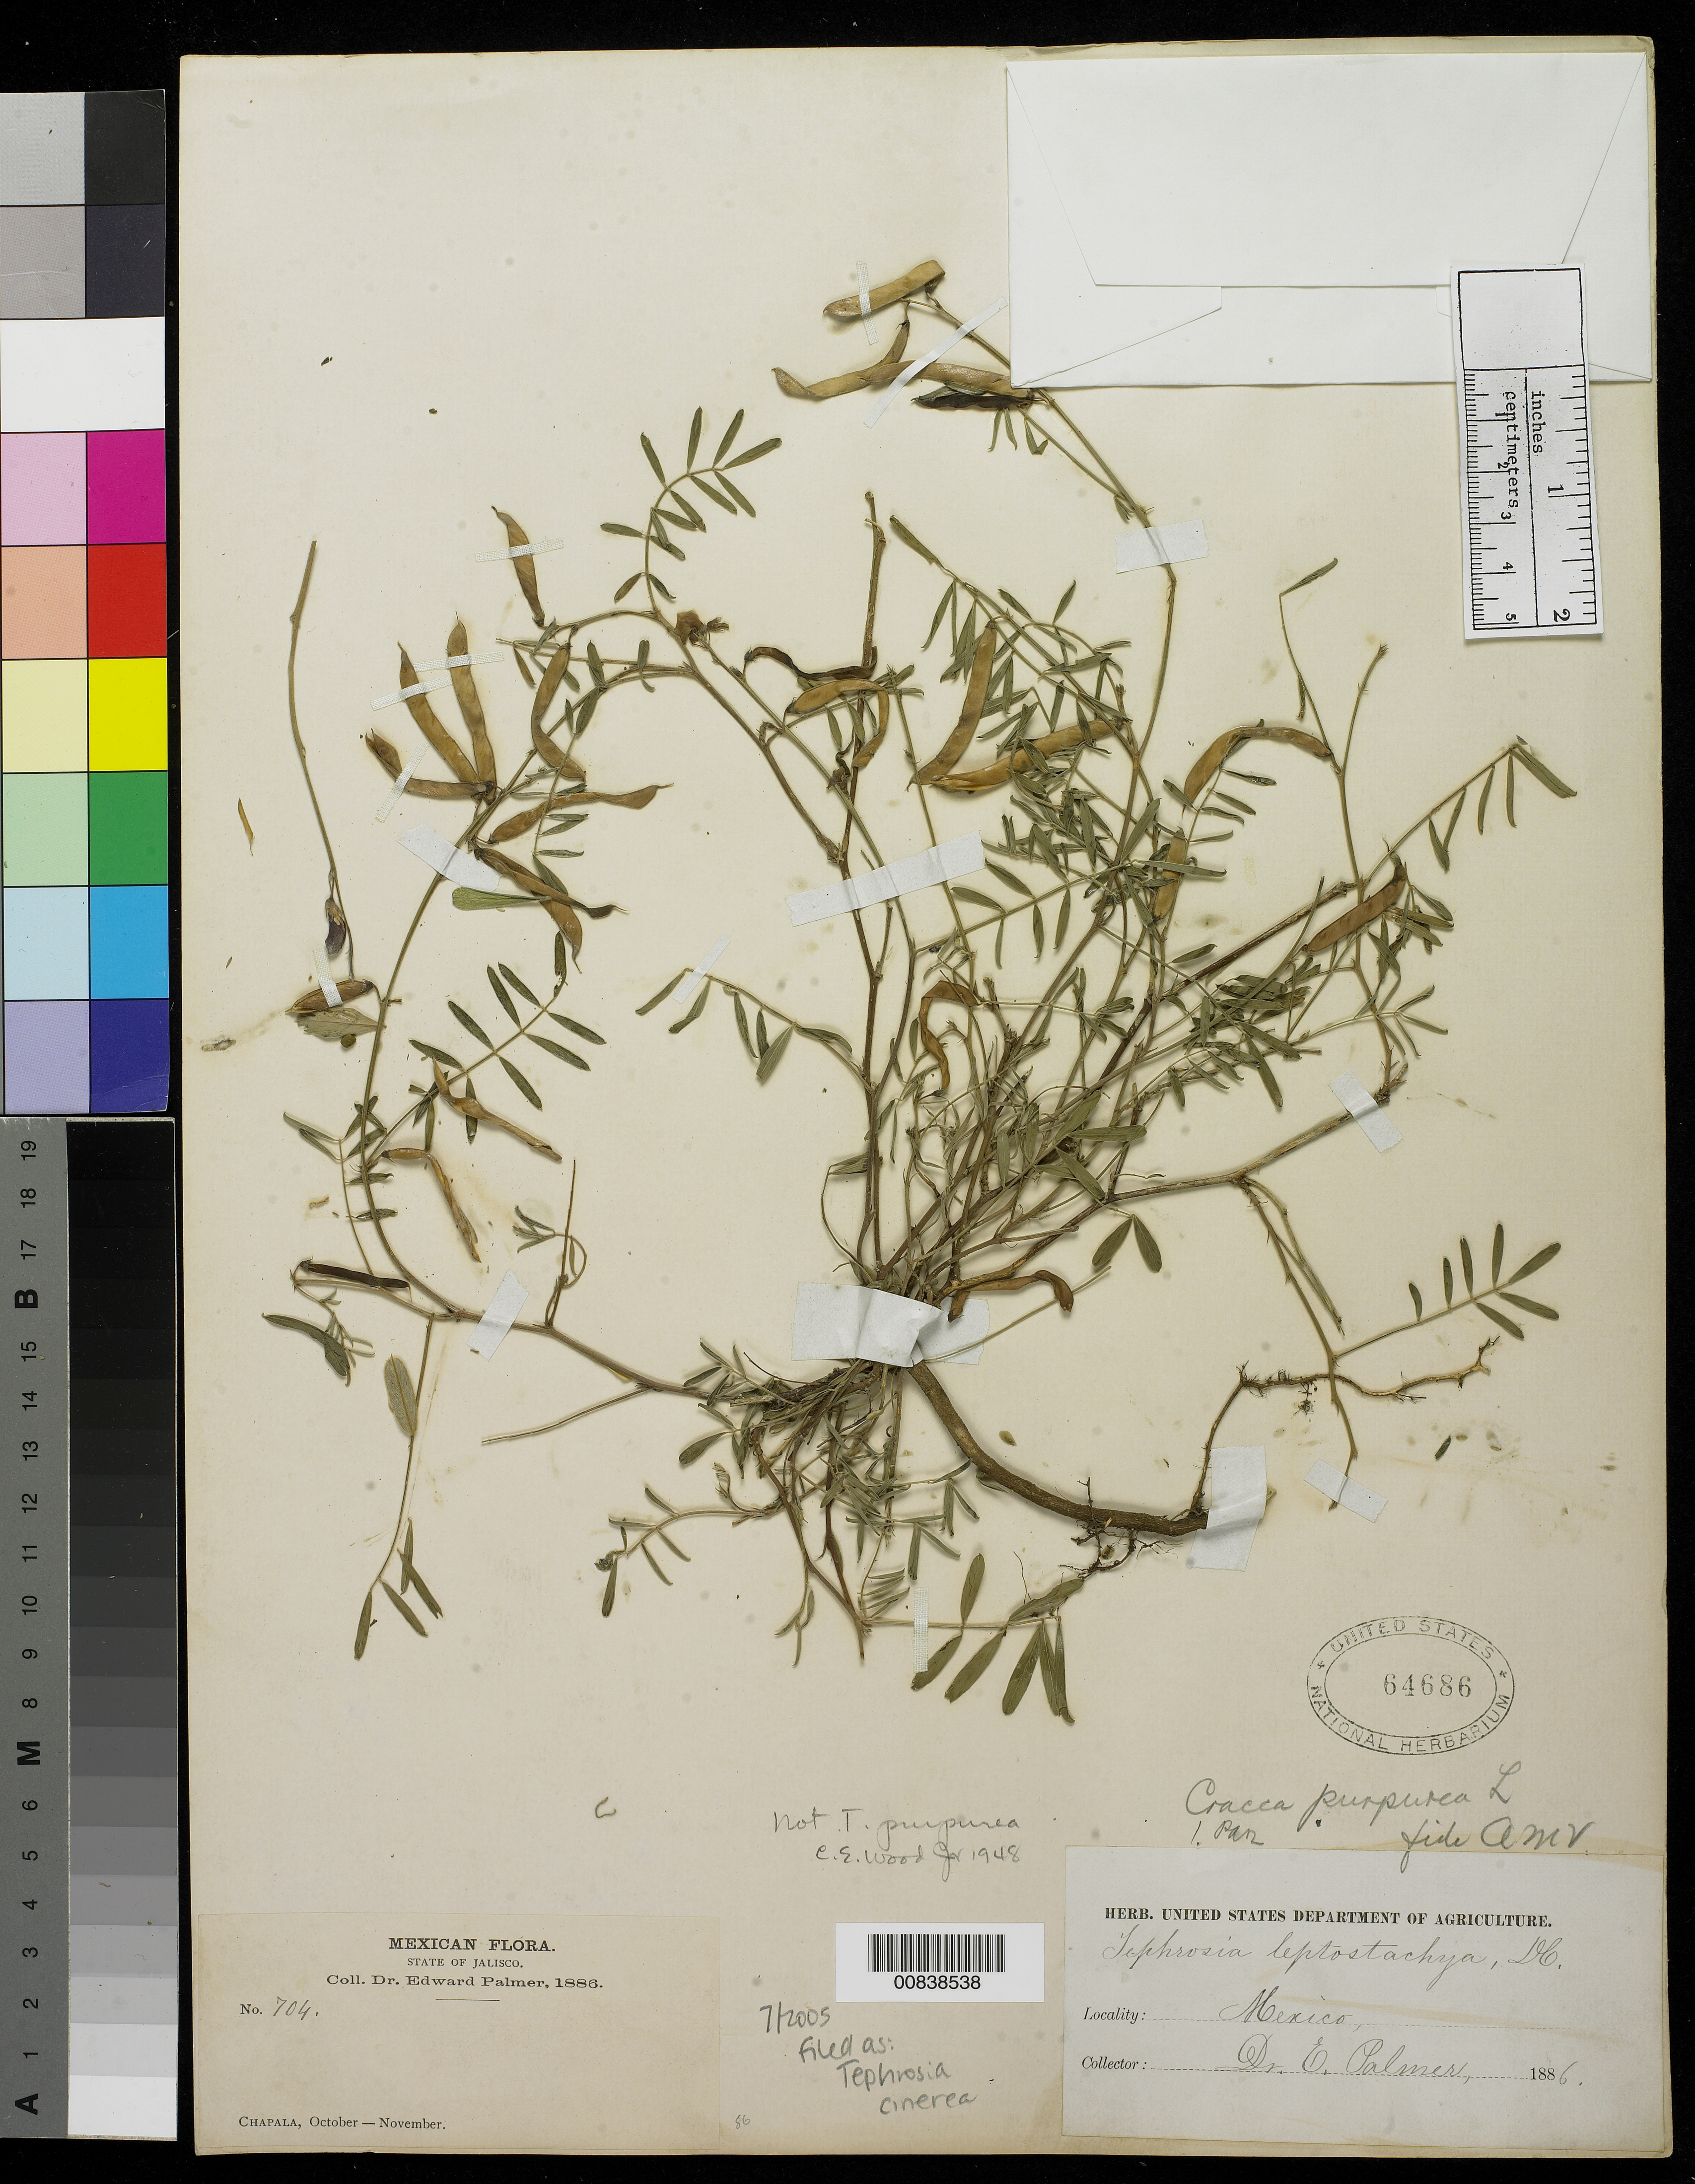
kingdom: Plantae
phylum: Tracheophyta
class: Magnoliopsida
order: Fabales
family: Fabaceae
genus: Tephrosia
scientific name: Tephrosia cinerea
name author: (L.) Pers.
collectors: E. Palmer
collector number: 704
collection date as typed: Oct 1886 to -- Nov 1886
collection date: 1886-10/1886-11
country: Mexico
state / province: Jalisco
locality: Chapala, Jalisco.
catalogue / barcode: US 64686